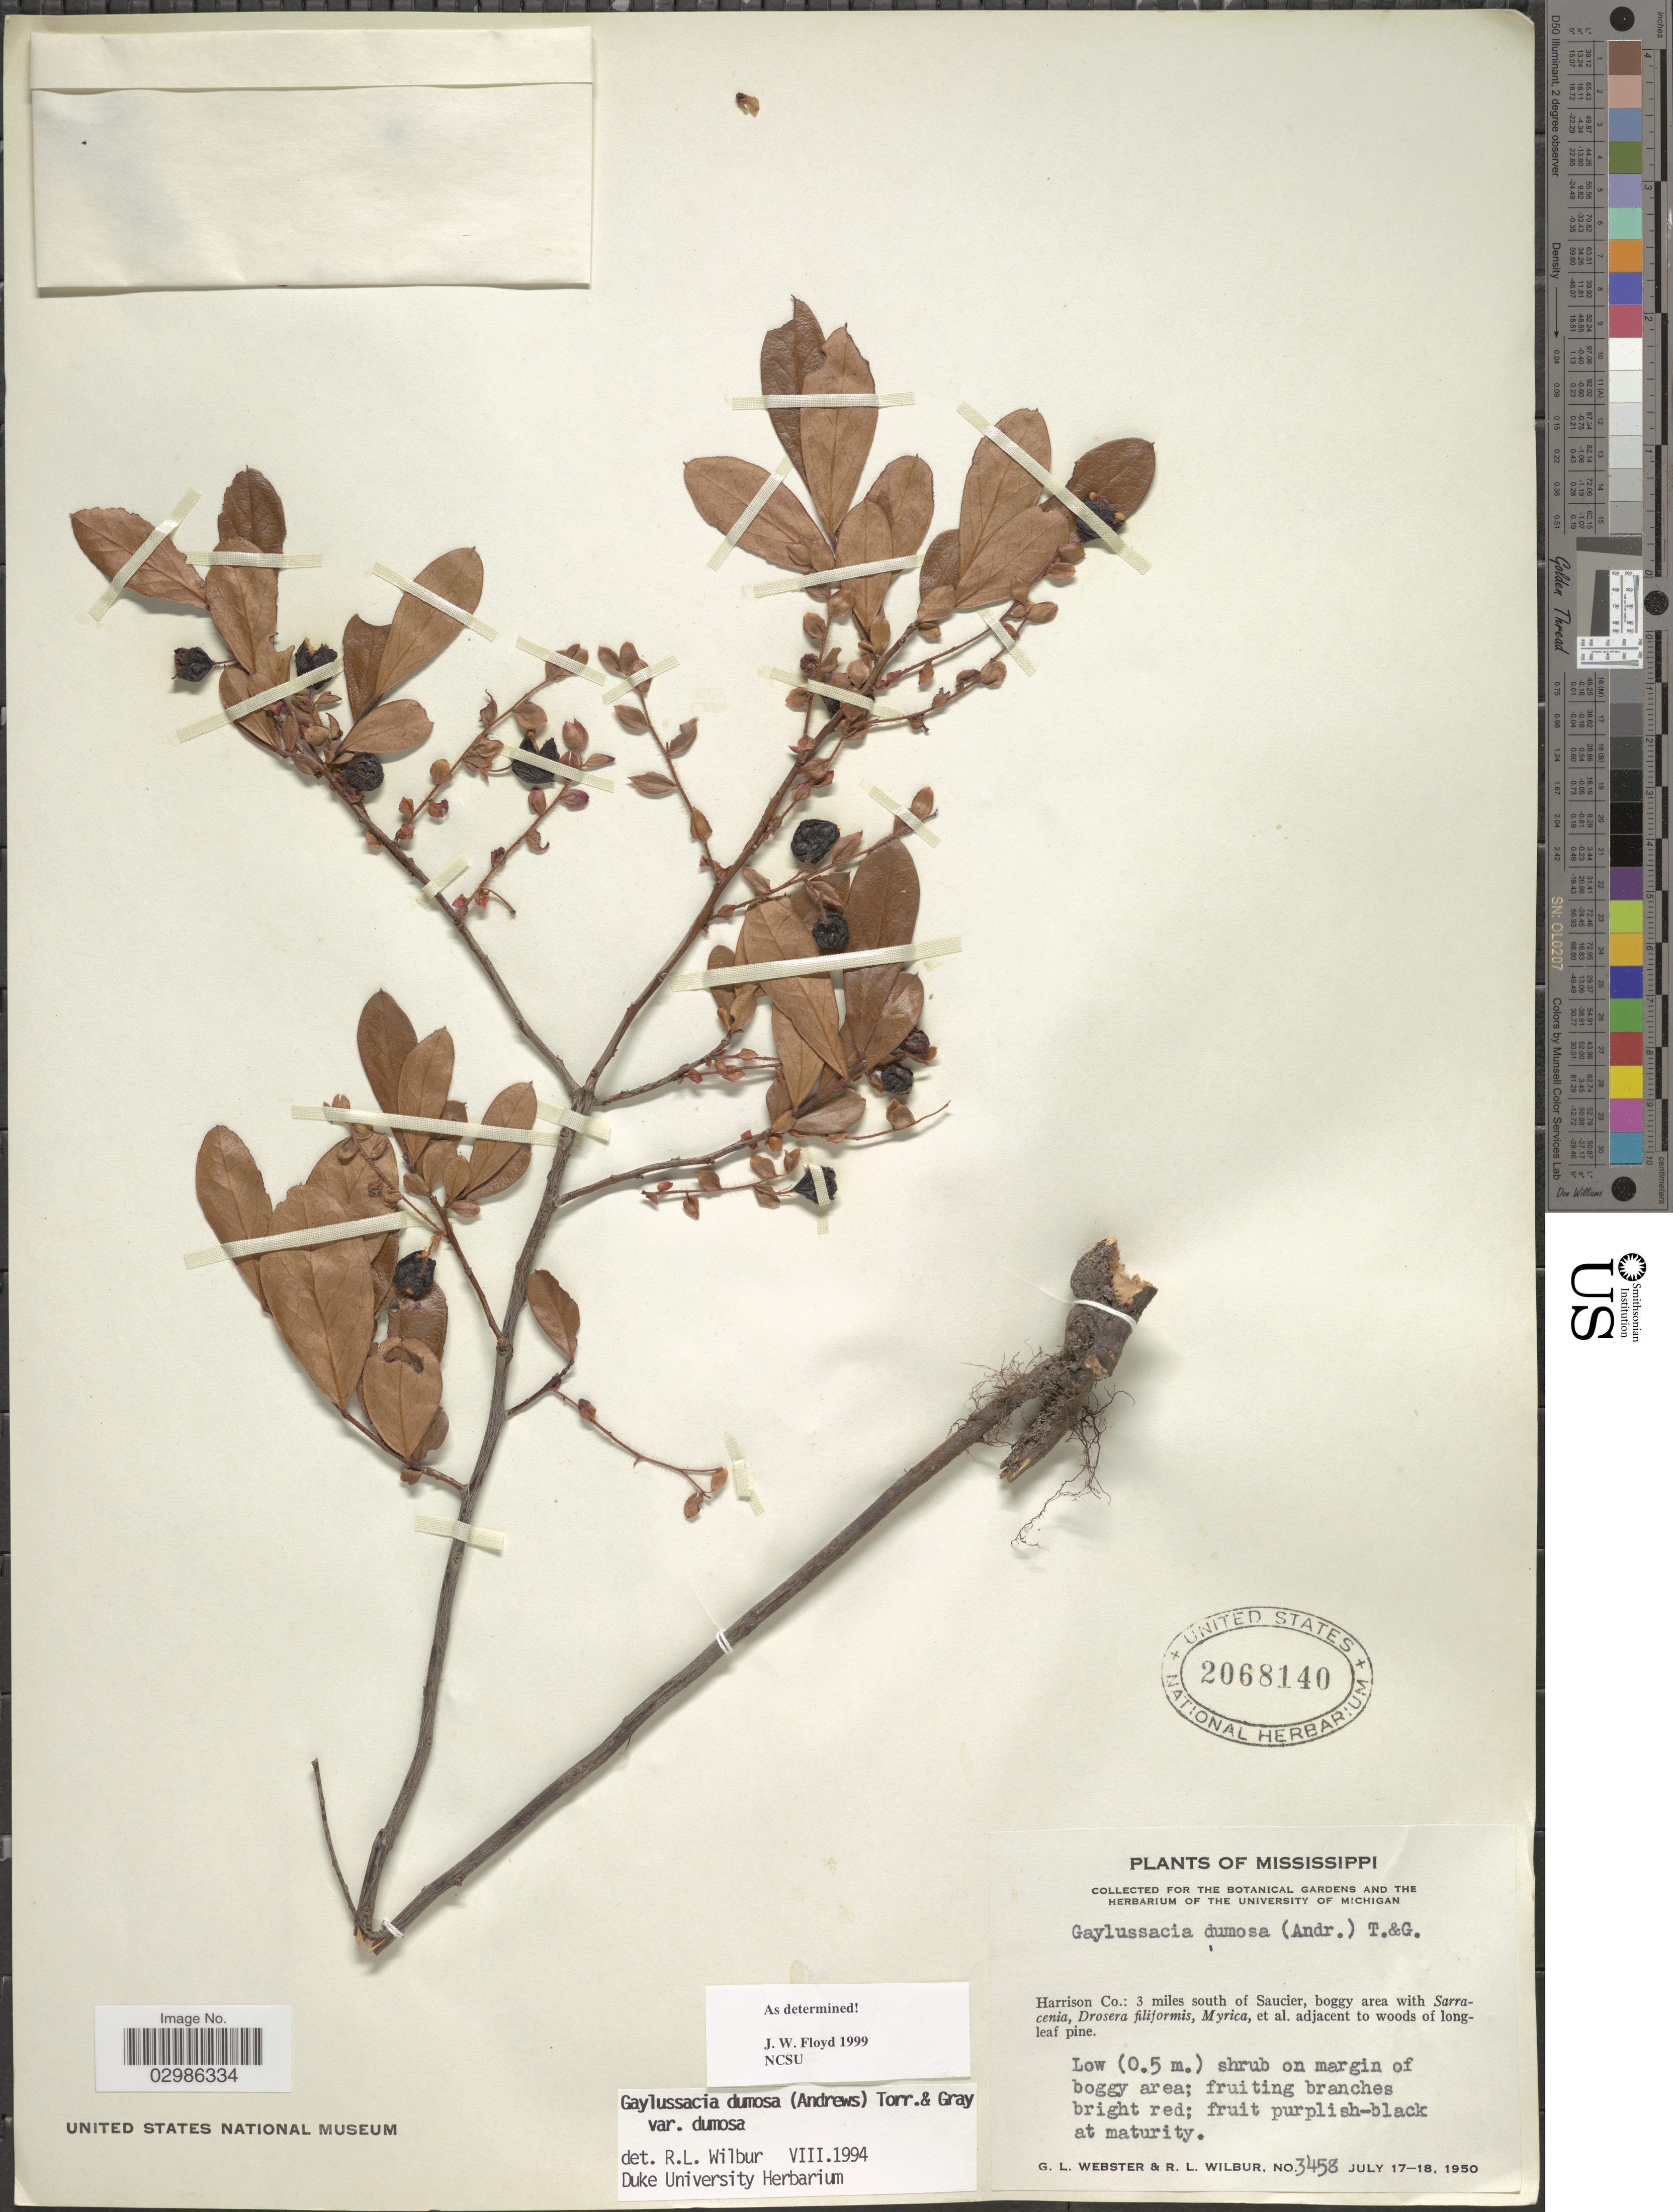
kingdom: Plantae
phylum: Tracheophyta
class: Magnoliopsida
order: Ericales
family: Ericaceae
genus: Gaylussacia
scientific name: Gaylussacia dumosa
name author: (Andrews) Torr. & A. Gray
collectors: G. L. Webster & R. L. Wilbur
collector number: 3458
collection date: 1950-07-17/1950-07-18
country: United States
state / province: Mississippi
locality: Harrison Co.: 3 miles south of Saucier.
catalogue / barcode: US 2068140